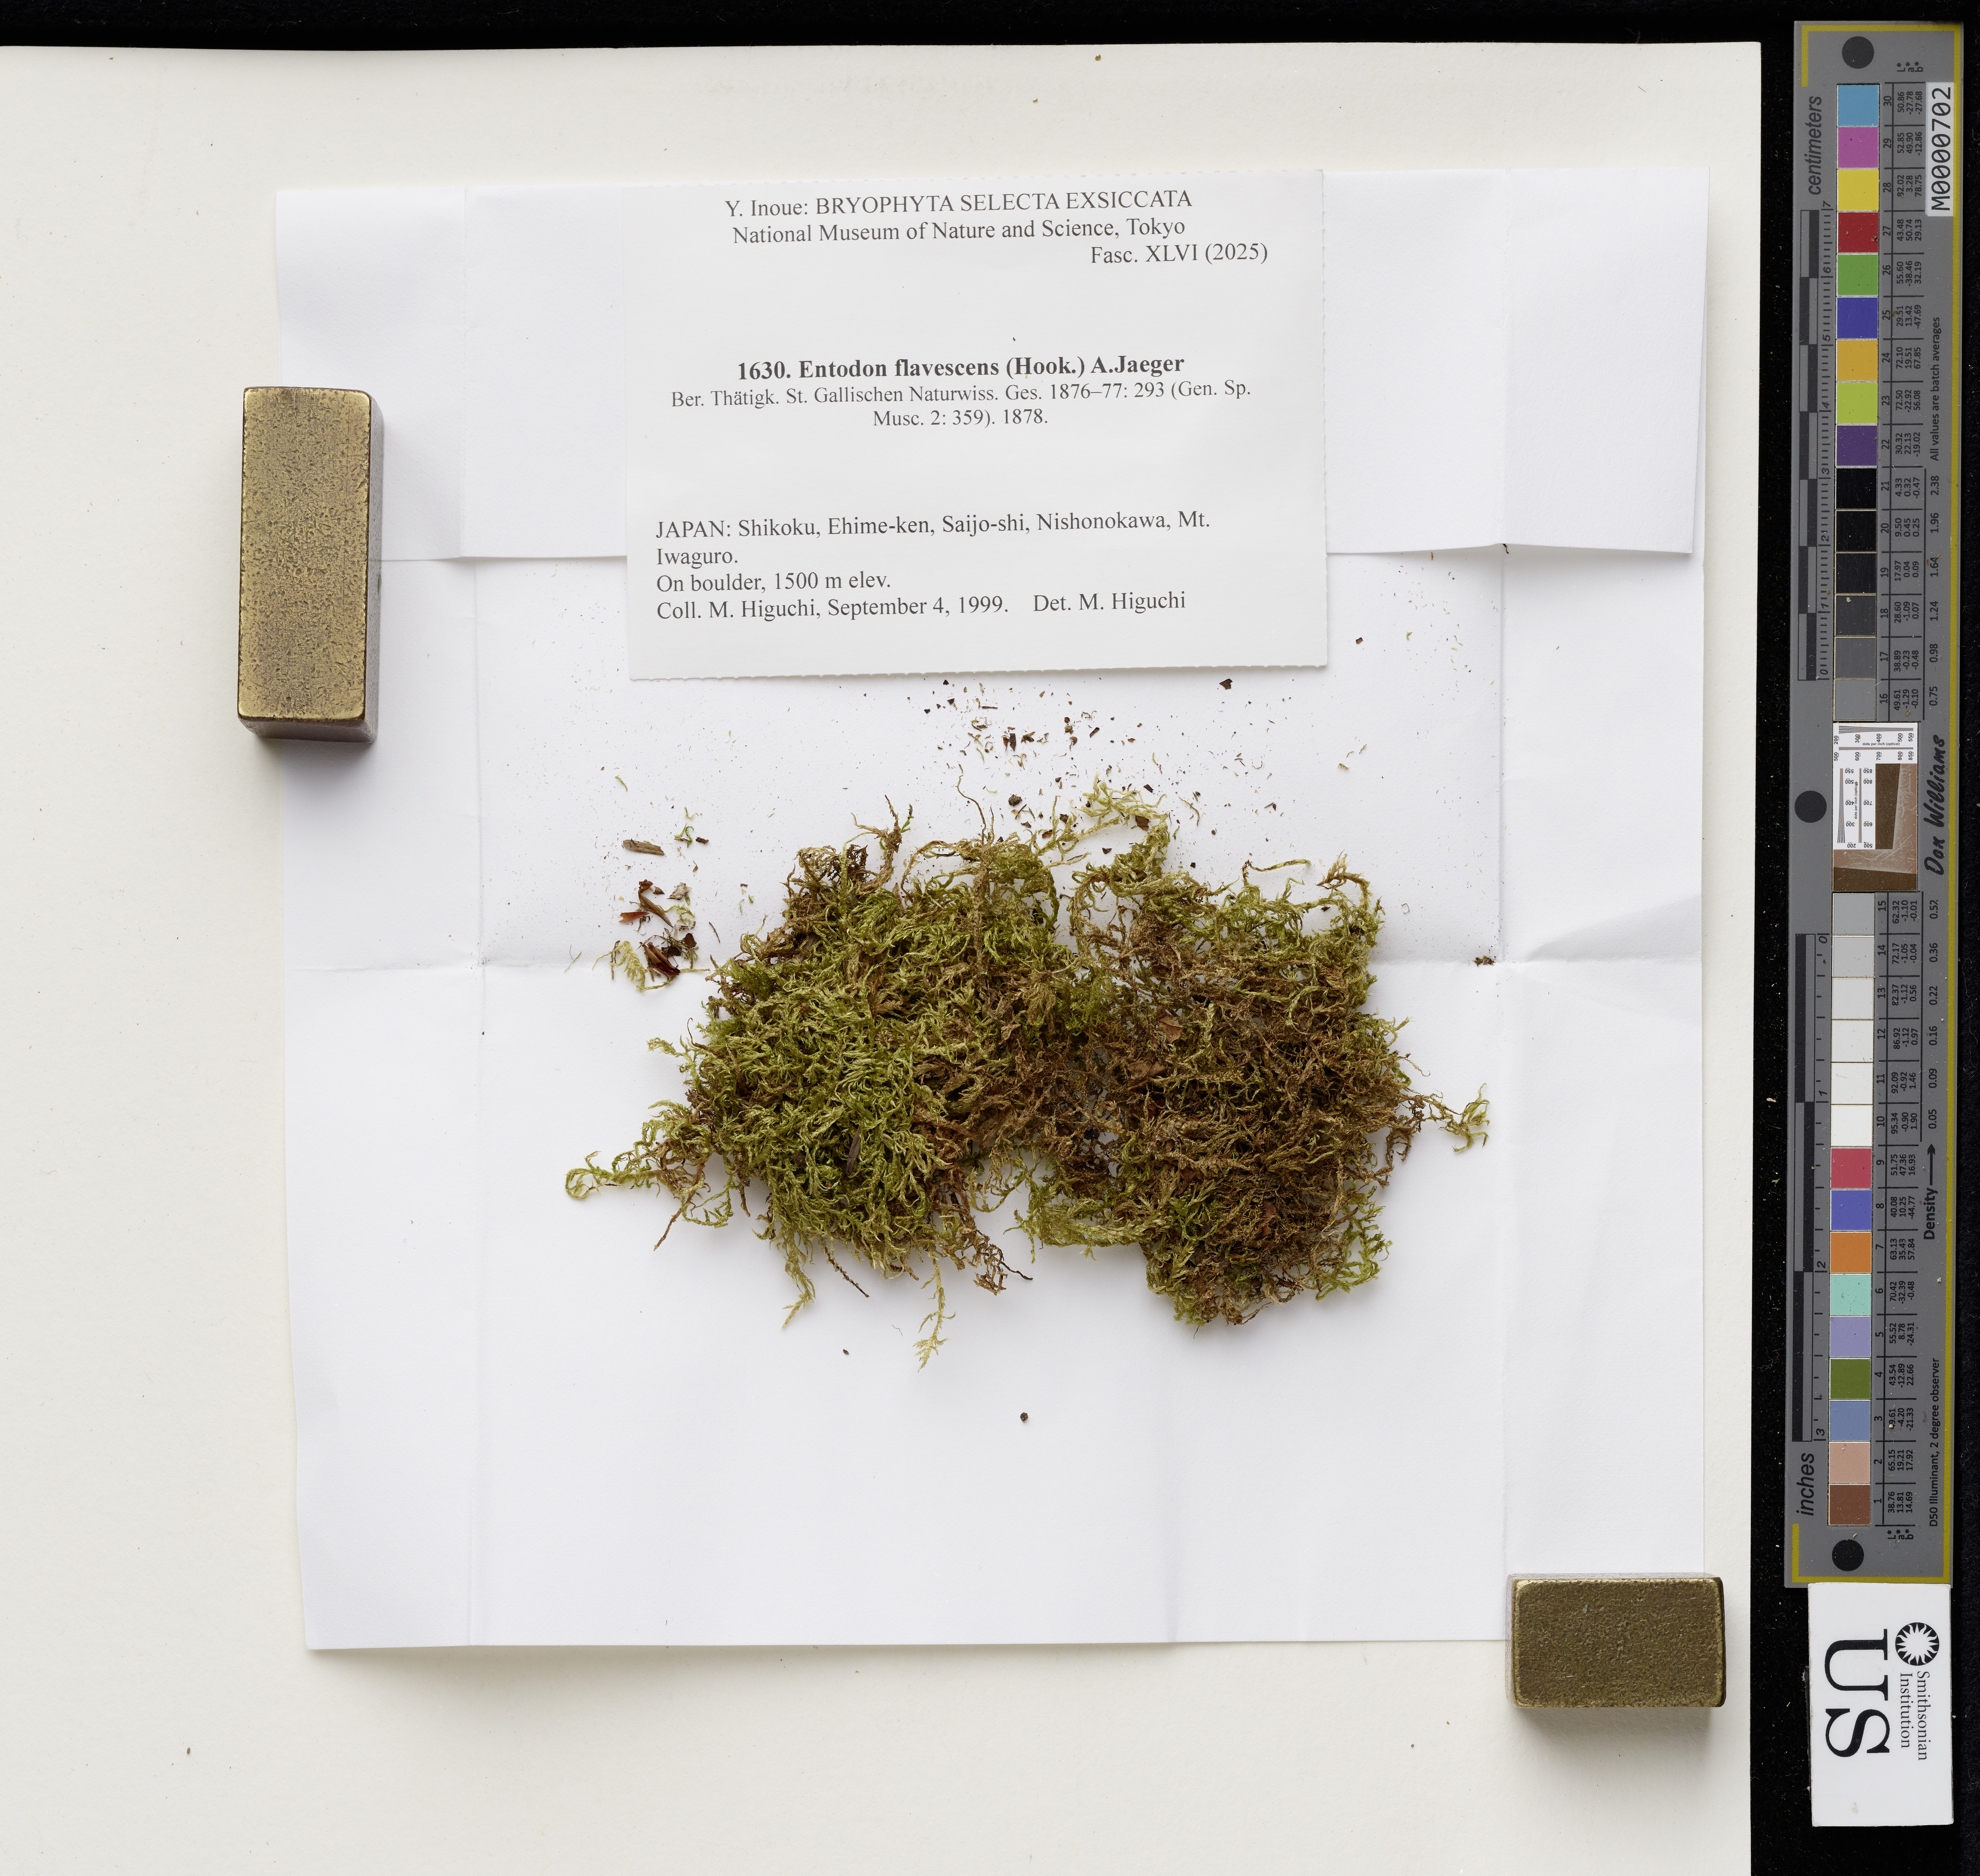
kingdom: Plantae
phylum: Bryophyta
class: Bryopsida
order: Hypnales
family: Entodontaceae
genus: Entodon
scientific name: Entodon flavescens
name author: (Hook.) A. Jaeger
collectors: M. Higuchi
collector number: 1630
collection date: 1999-09-04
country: Japan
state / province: Ehime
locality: Shikoku, Ehime-ken, Saijo-shi, Nishonokawa, Mt. Iwaguro.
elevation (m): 1500